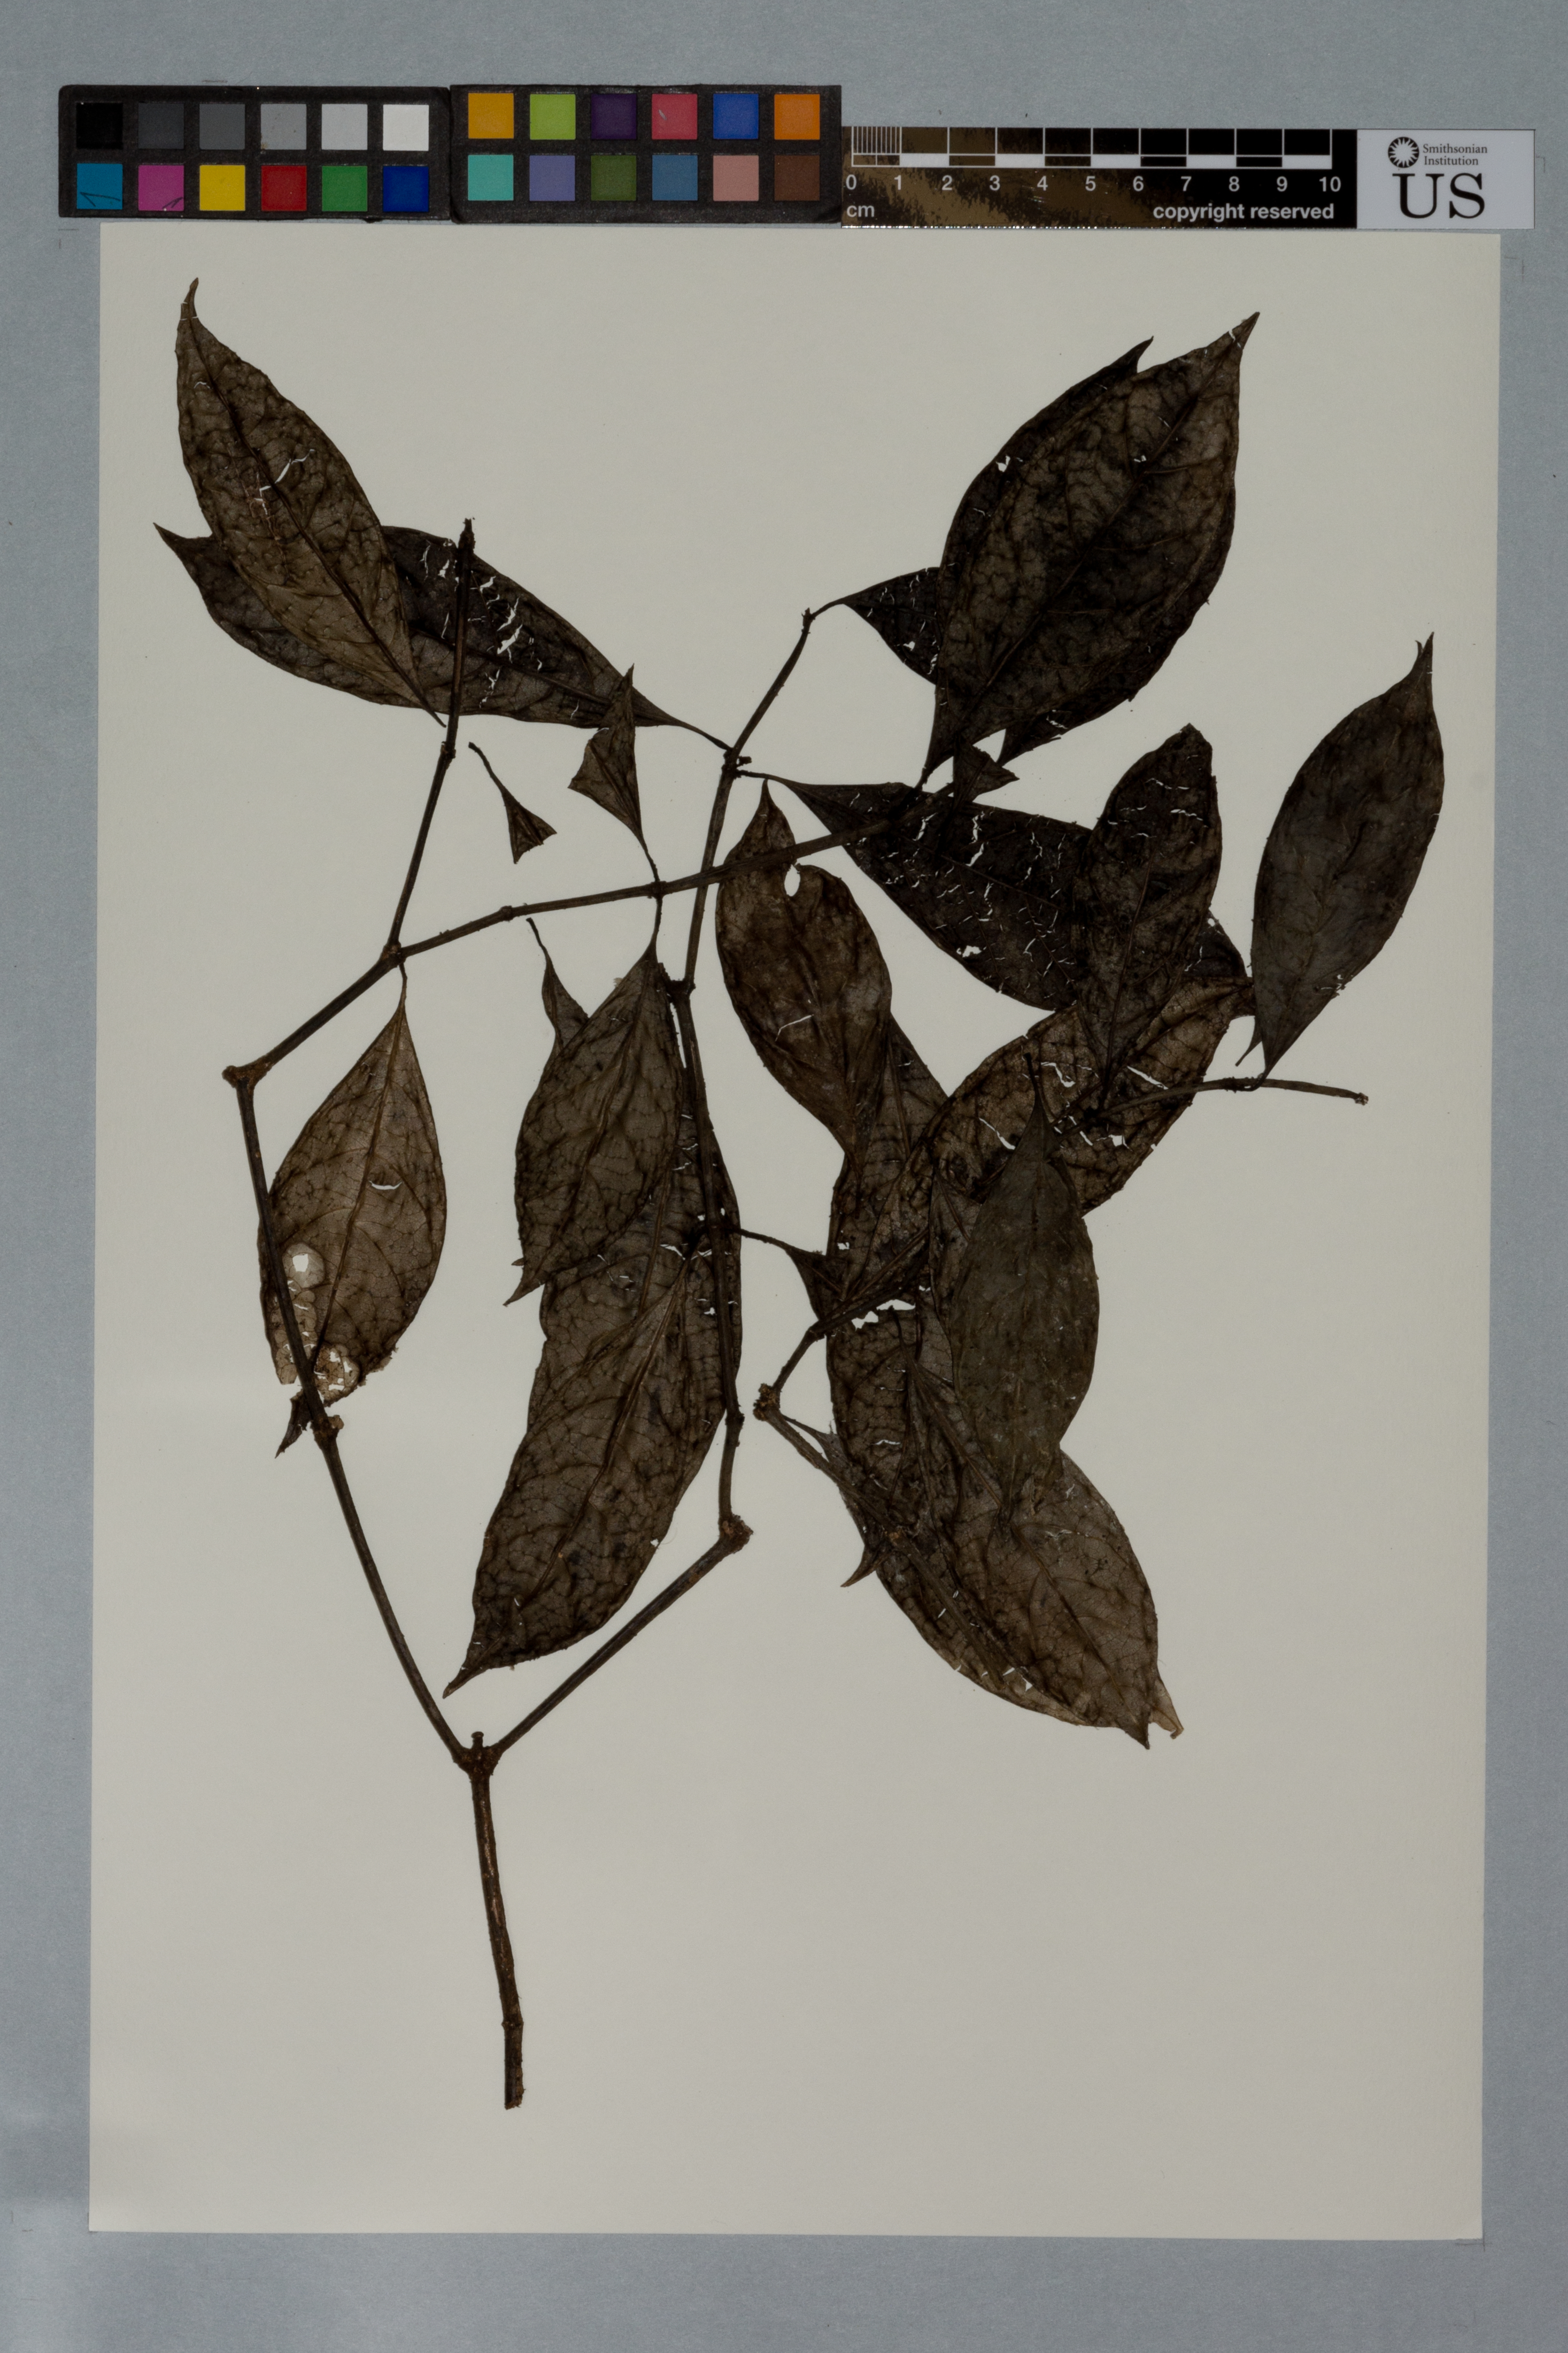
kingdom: Plantae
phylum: Tracheophyta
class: Magnoliopsida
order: Gentianales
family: Rubiaceae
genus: Psychotria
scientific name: Psychotria erecta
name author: (Aubl.) Standl. & Steyerm.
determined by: Taylor, Charlotte M.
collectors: P. Mutchnick, T. Henkel & R. Williams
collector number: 120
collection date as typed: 20 October 1994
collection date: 1994-10-20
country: Guyana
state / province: Potaro-Siparuni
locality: Pakaraima Mtns; upper Ireng watershed, Sukabi River, 300 m below Andu Falls at Kukuinang Creek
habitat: Tall mesic forest on sandy soils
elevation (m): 670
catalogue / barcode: US 3349937